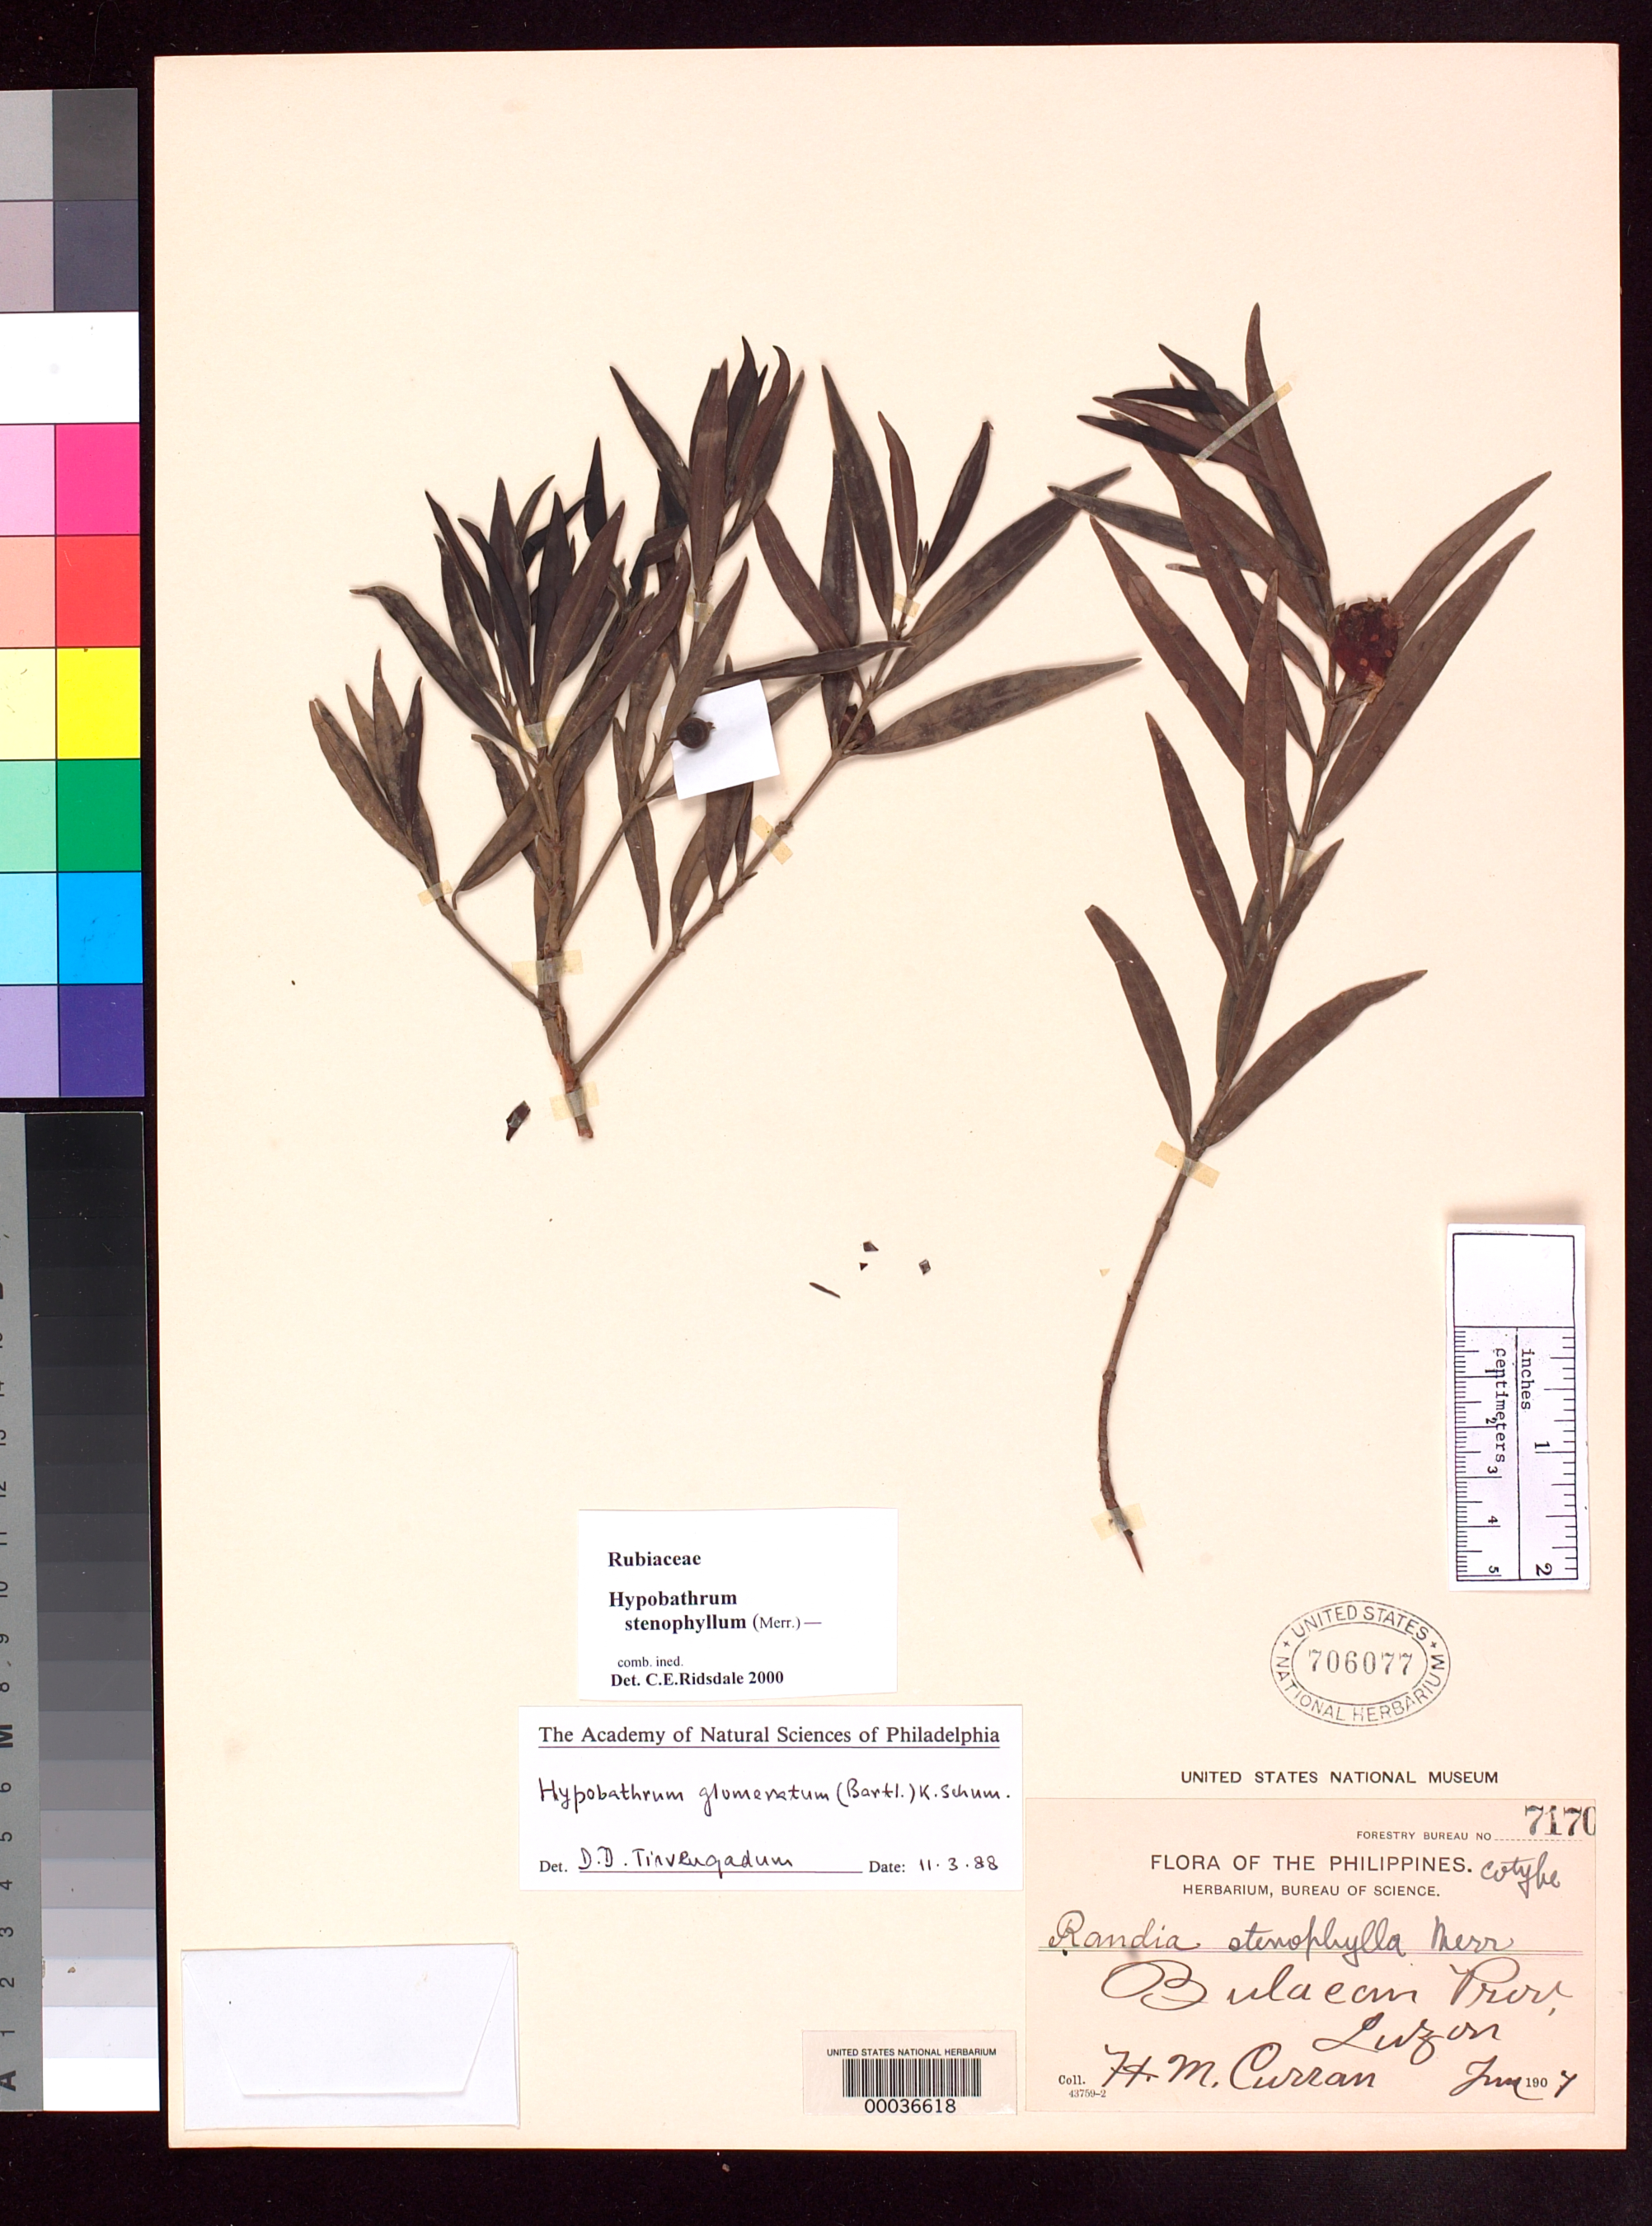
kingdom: Plantae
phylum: Tracheophyta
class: Magnoliopsida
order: Gentianales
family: Rubiaceae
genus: Randia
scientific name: Randia stenophylla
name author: Merr.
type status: Isotype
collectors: H. M. Curran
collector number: For. Bur. 7170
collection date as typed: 16 Jun 1907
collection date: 1907-06-16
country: Philippines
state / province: Central Luzon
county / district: Bulacan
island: Luzon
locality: Norzagaray.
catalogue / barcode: US 706077